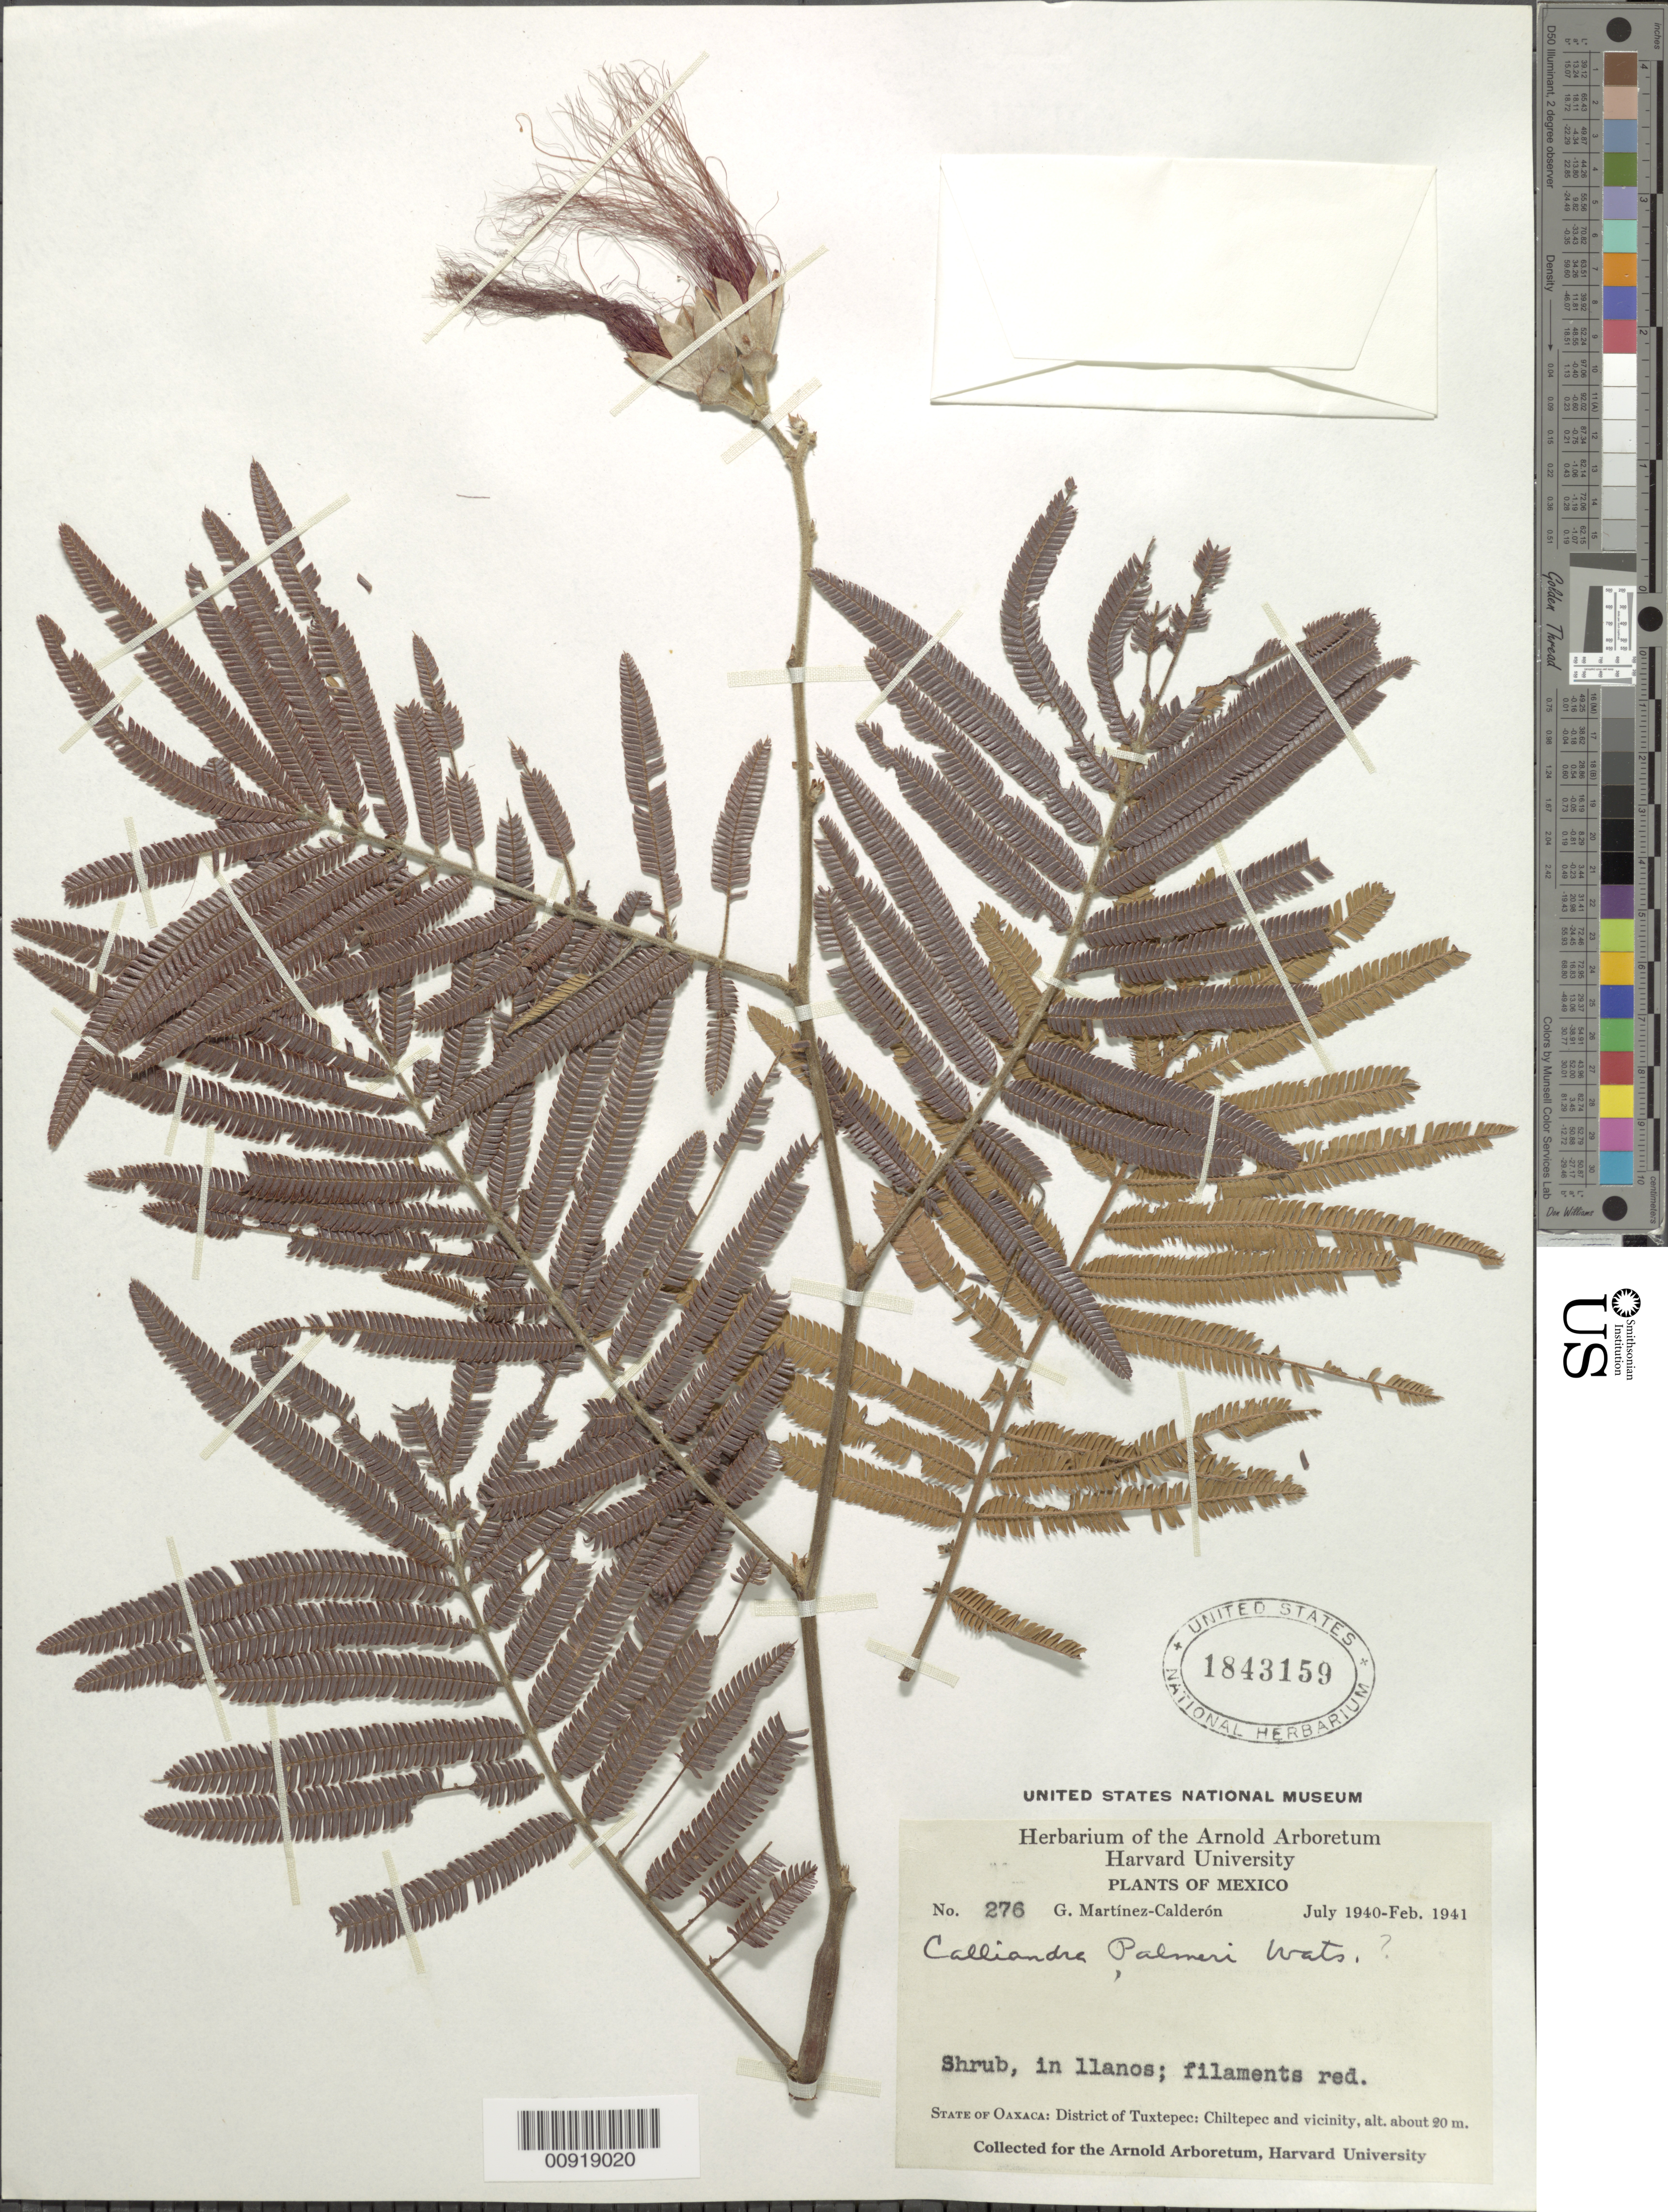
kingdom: Plantae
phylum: Tracheophyta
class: Magnoliopsida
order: Fabales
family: Fabaceae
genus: Calliandra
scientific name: Calliandra palmeri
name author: S. Watson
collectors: G. Martinez-C.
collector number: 276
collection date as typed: Jul 1940 to -- Feb 1941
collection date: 1940-07/1941-02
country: Mexico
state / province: Oaxaca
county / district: Tuxtepec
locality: State of Oaxaca: District of Tuxtepec: Chiltepec and vicinity.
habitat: In llanos.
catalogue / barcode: US 1843159